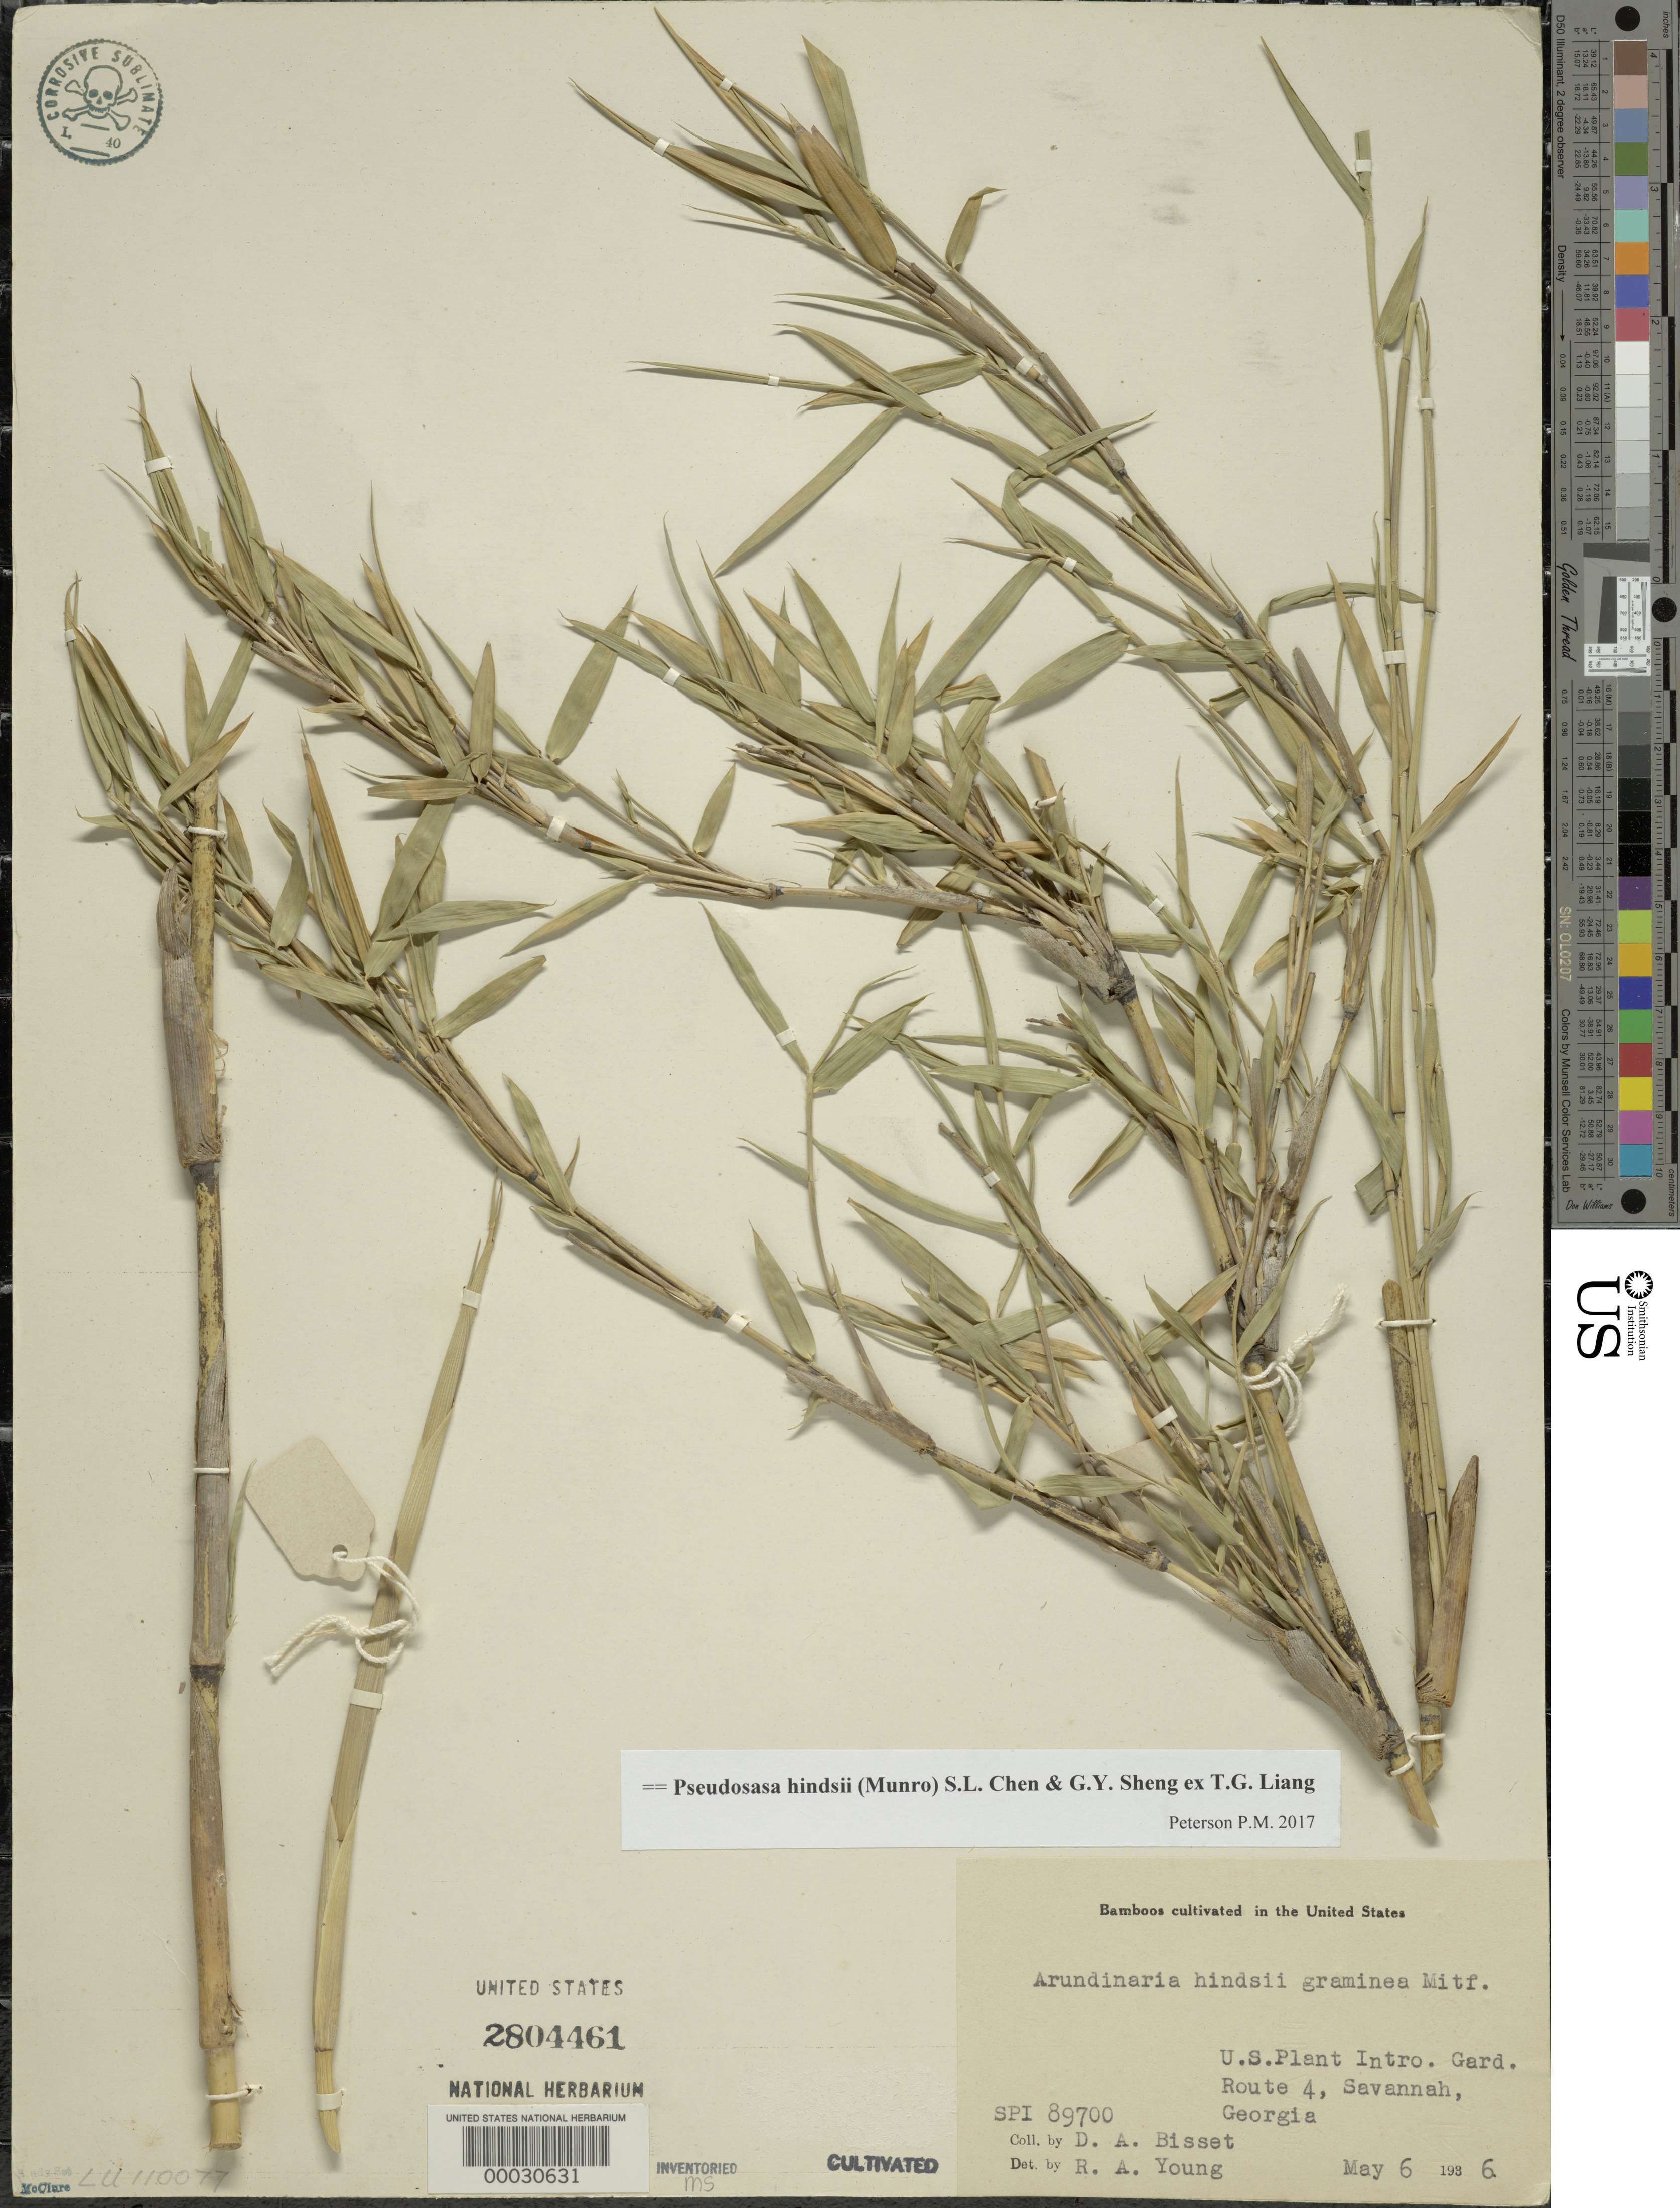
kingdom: Plantae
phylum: Tracheophyta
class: Liliopsida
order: Poales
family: Poaceae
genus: Pseudosasa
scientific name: Pseudosasa hindsii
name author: (Munro) S.L. Chen & G.Y. Sheng ex T.G. Liang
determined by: Poaceae Reorganization Project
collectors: D. Bisset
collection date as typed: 06 May 1936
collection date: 1936-05-06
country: United States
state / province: Georgia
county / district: Chatham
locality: U.s.d.a. plant introduction station-savannah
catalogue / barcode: US 2804461